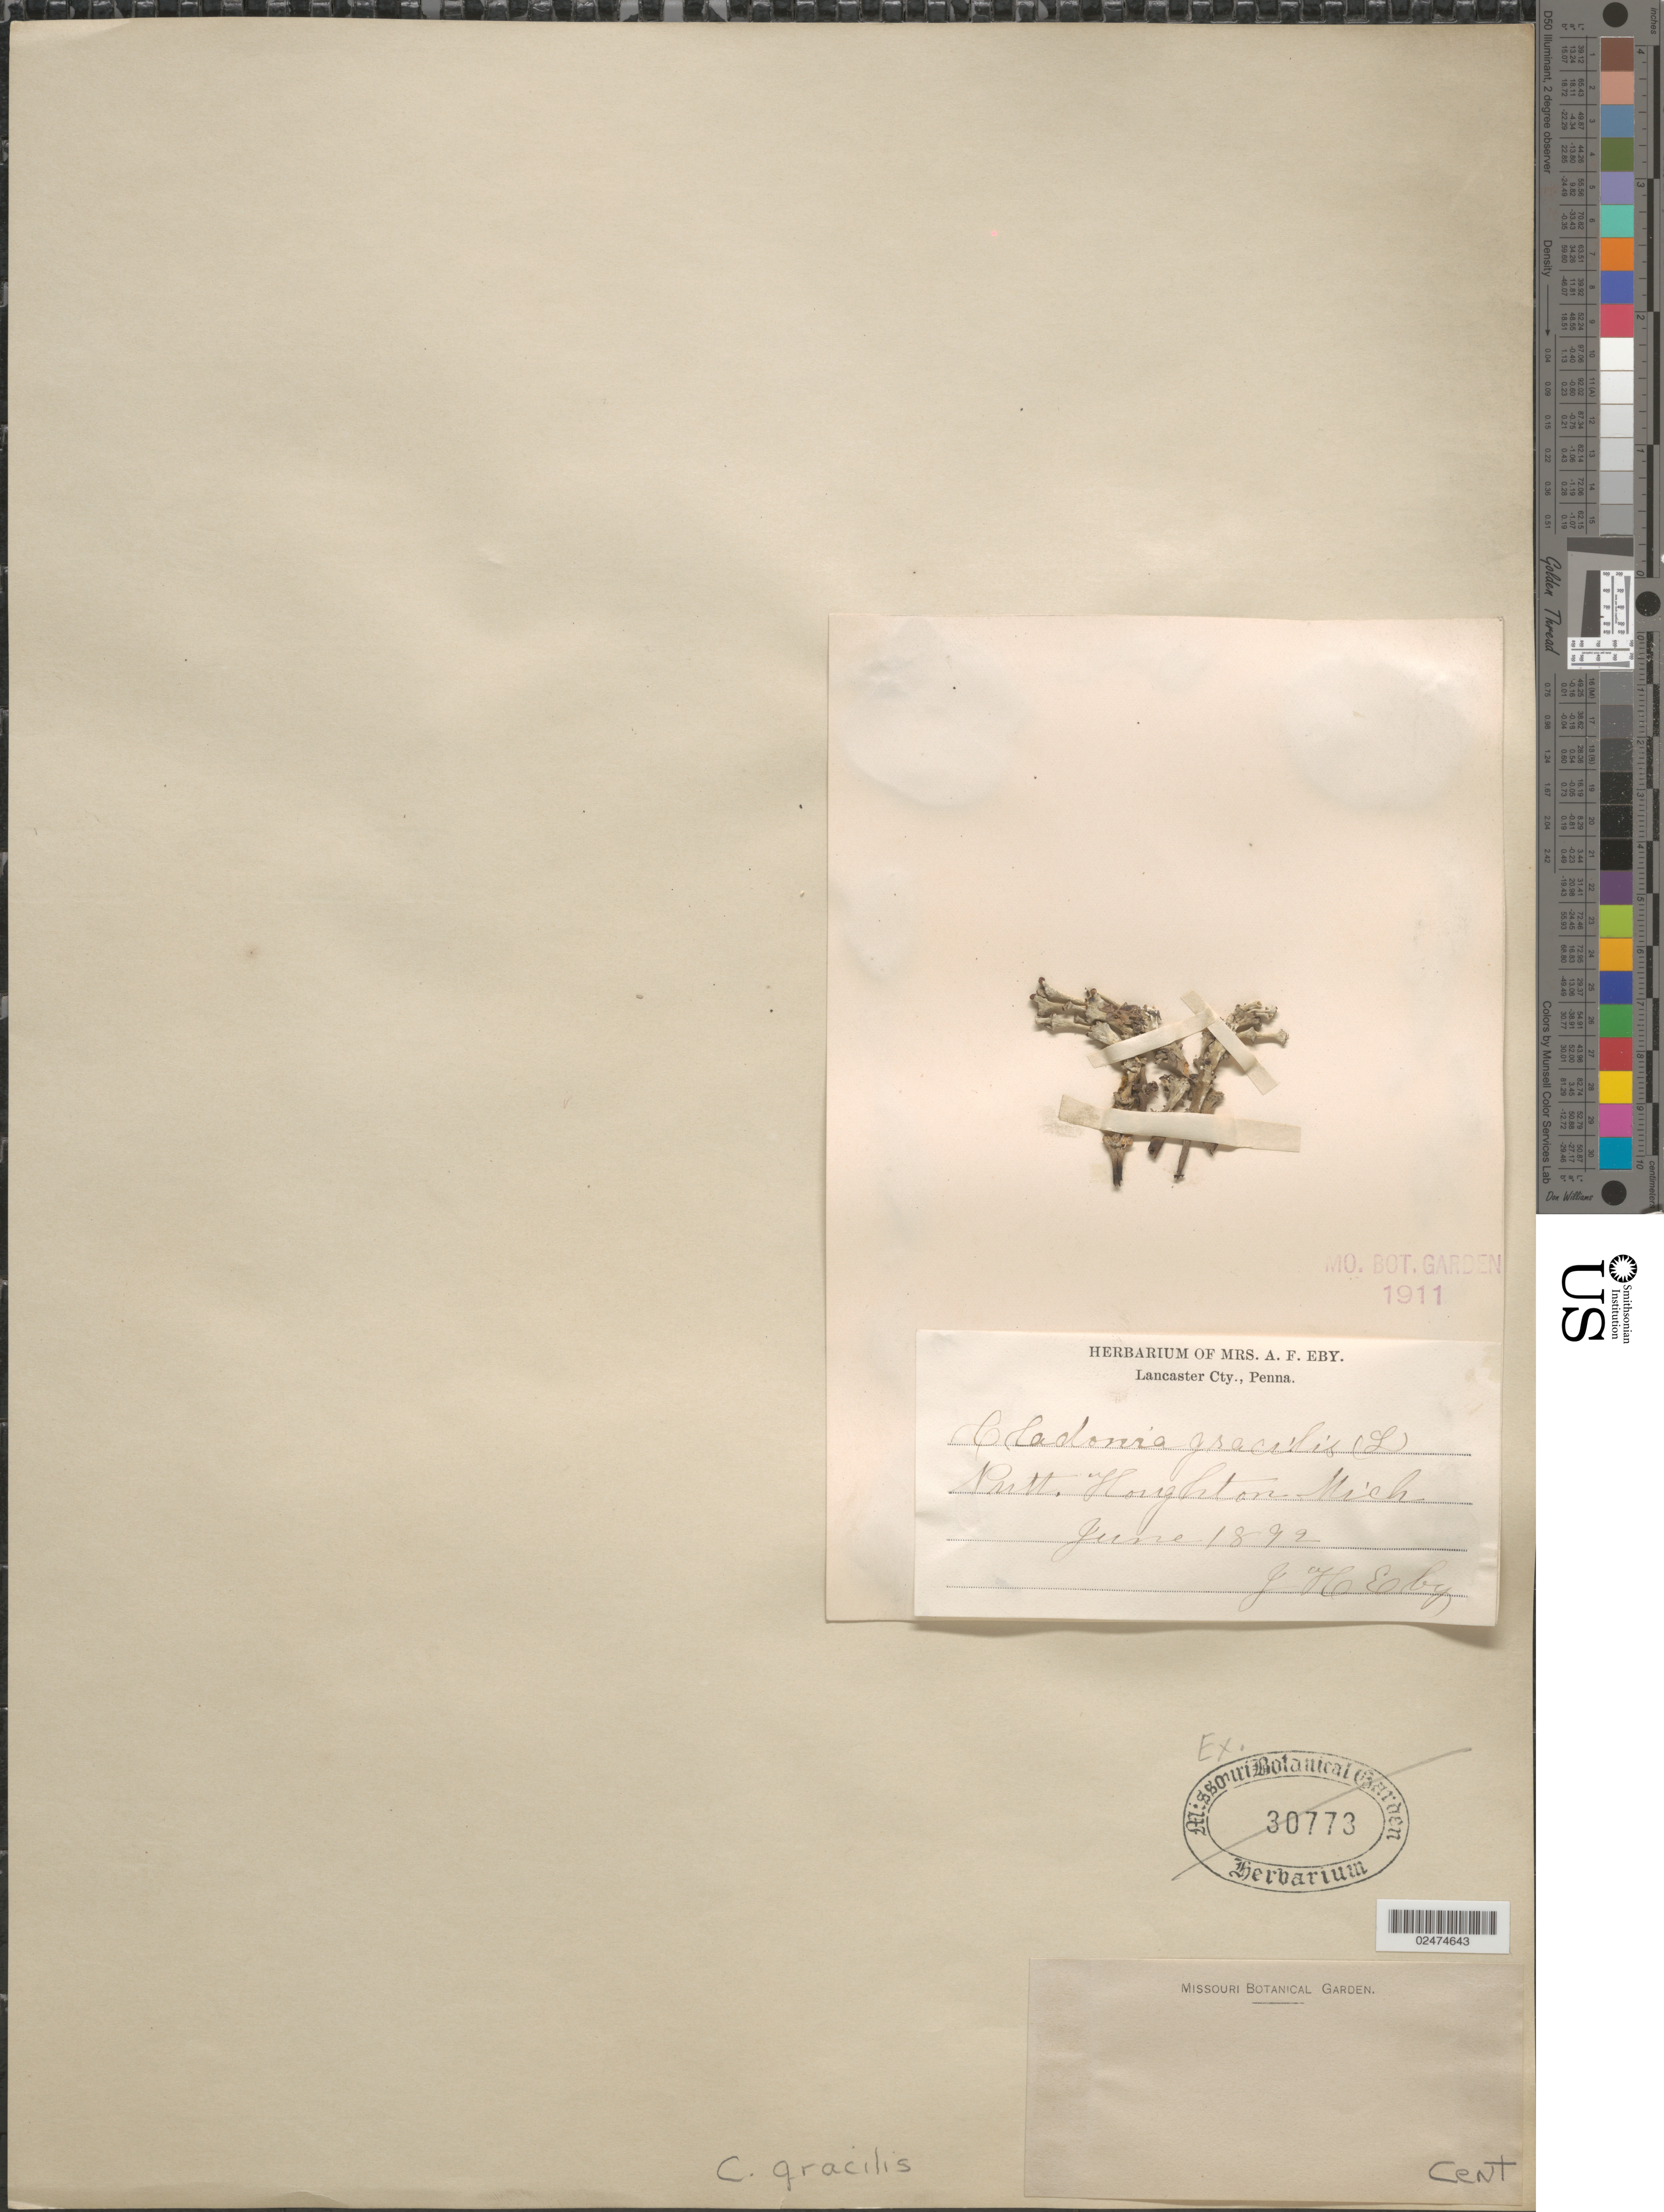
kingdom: Fungi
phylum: Ascomycota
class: Lecanoromycetes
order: Lecanorales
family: Cladoniaceae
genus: Cladonia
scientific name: Cladonia gracilis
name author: (L.) Willd.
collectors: A. F. Eby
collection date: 1892-06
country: United States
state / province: Michigan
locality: Houghton